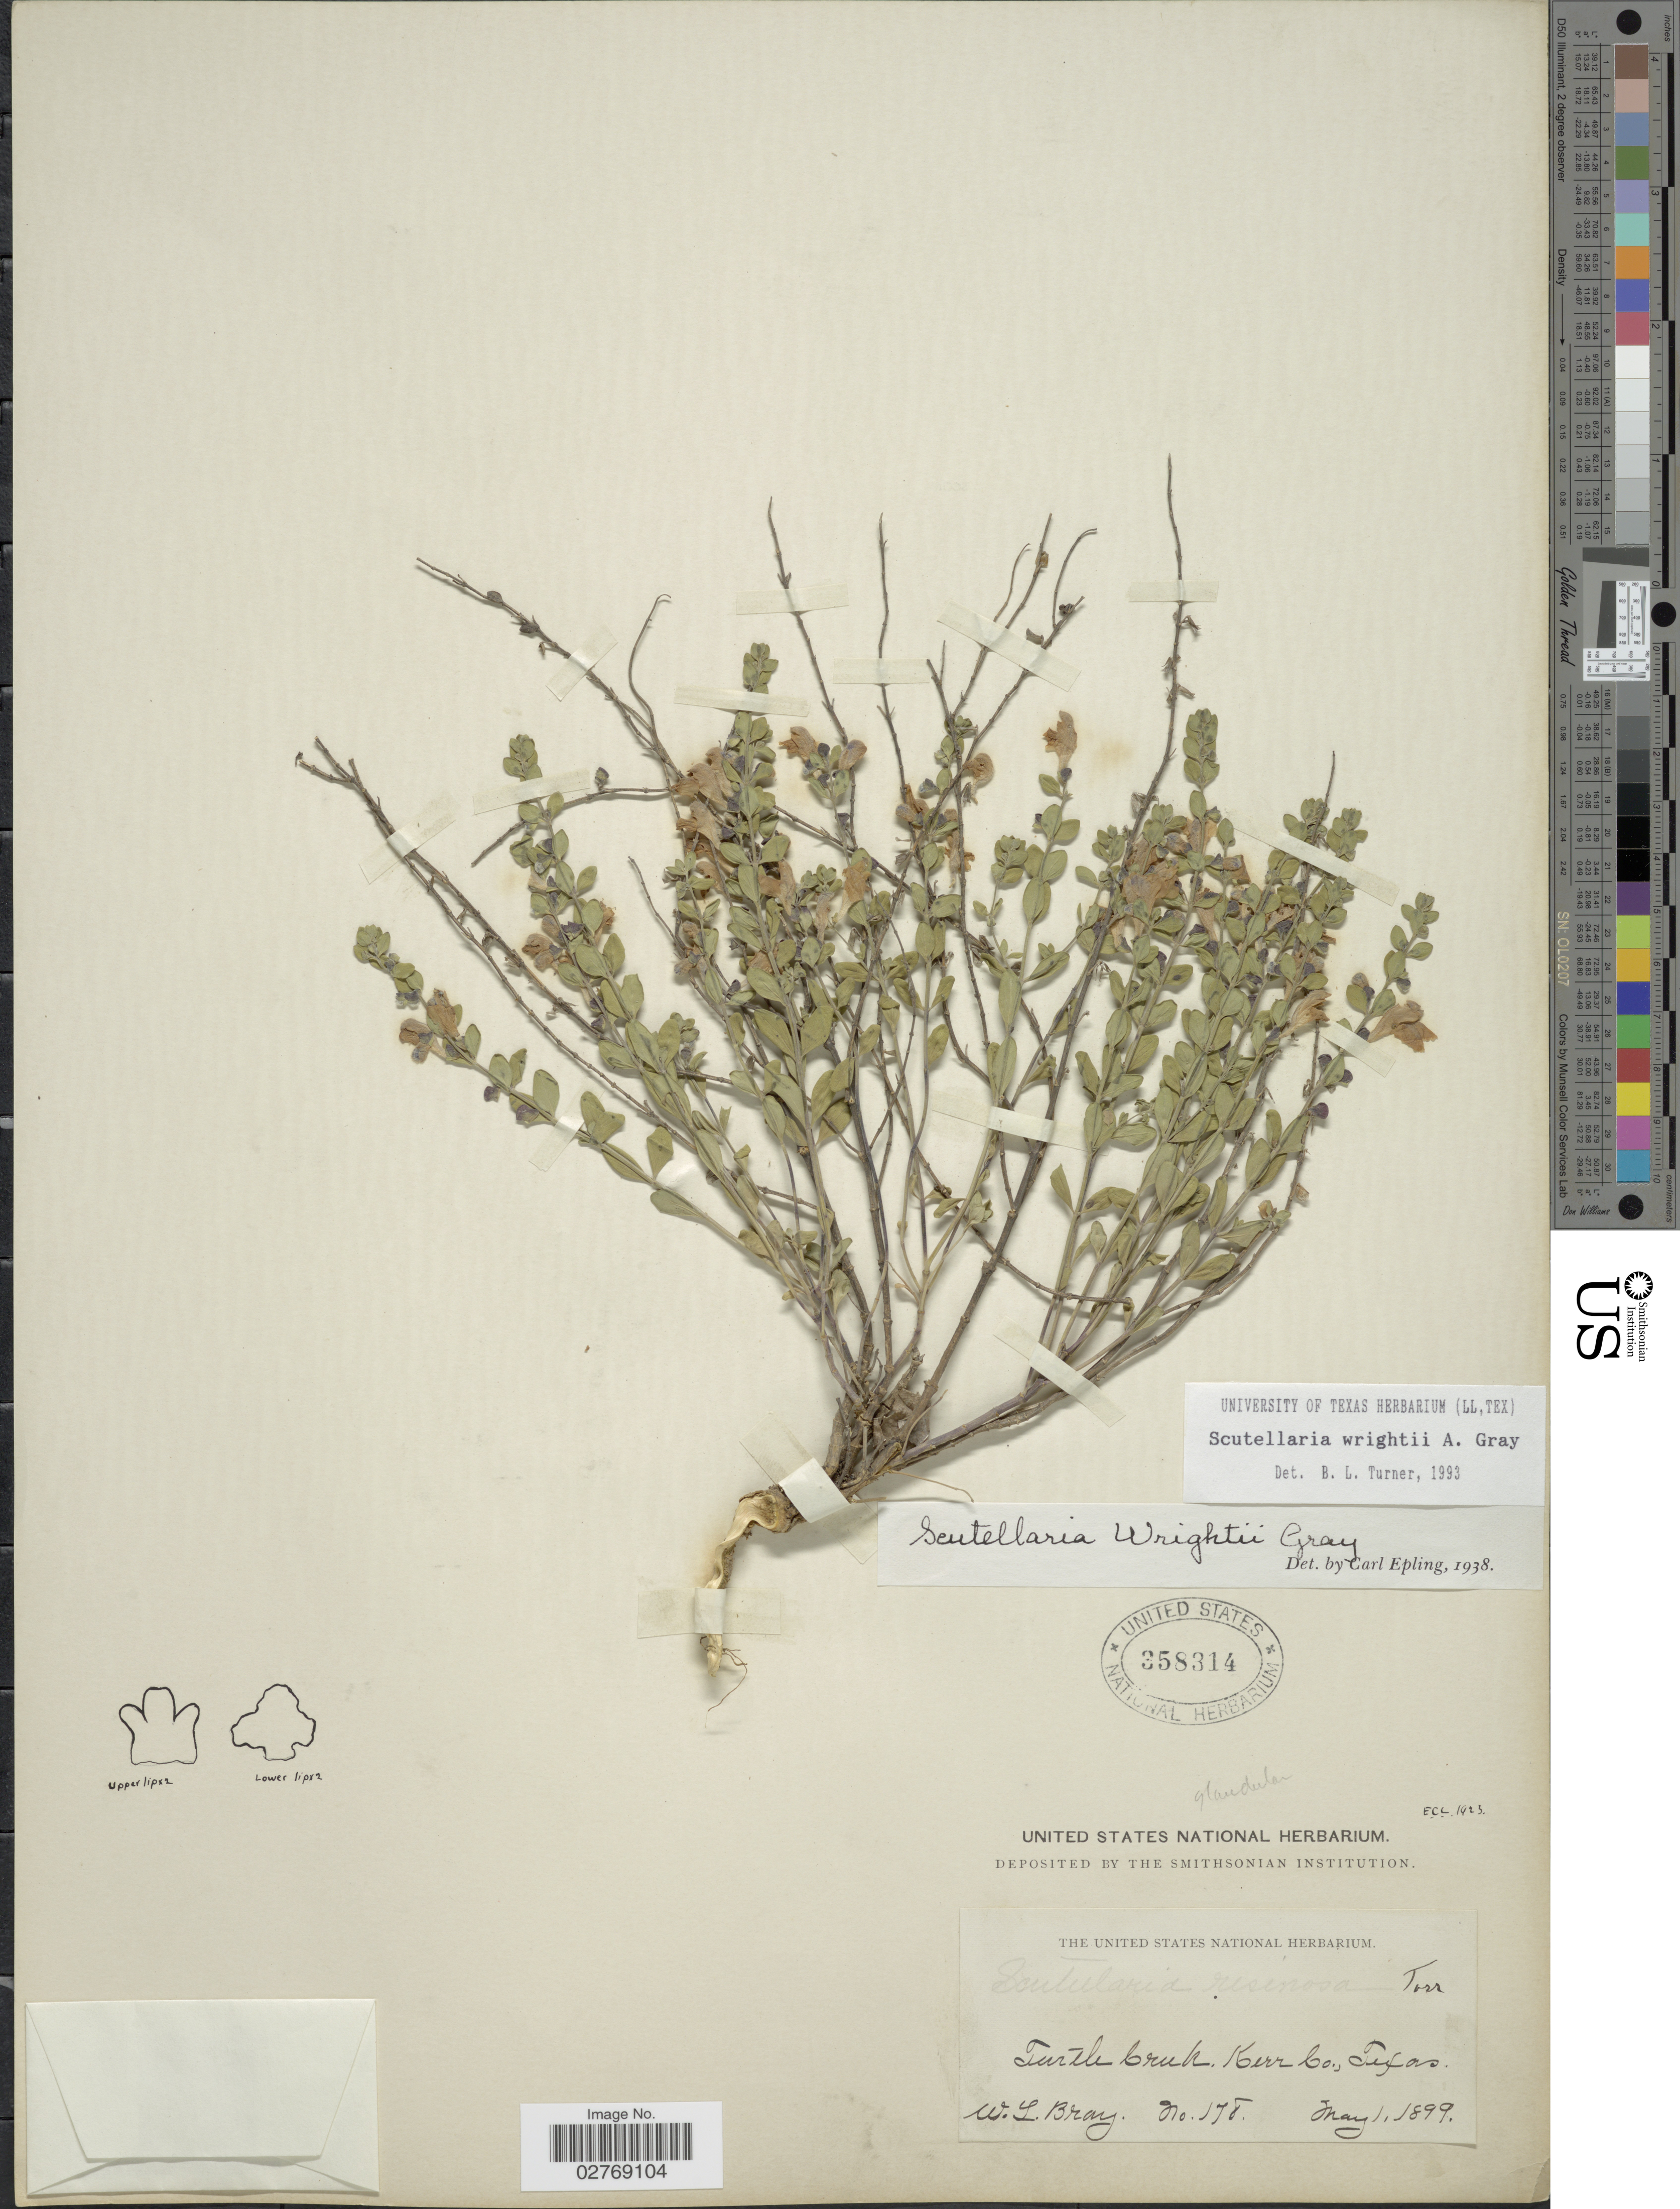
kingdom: Plantae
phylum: Tracheophyta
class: Magnoliopsida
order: Lamiales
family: Lamiaceae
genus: Scutellaria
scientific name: Scutellaria wrightii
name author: A. Gray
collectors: W. L. Bray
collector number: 178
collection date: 1899-05-01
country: United States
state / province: Texas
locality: Turtle Creek, Kerr Co.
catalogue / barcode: US 358314